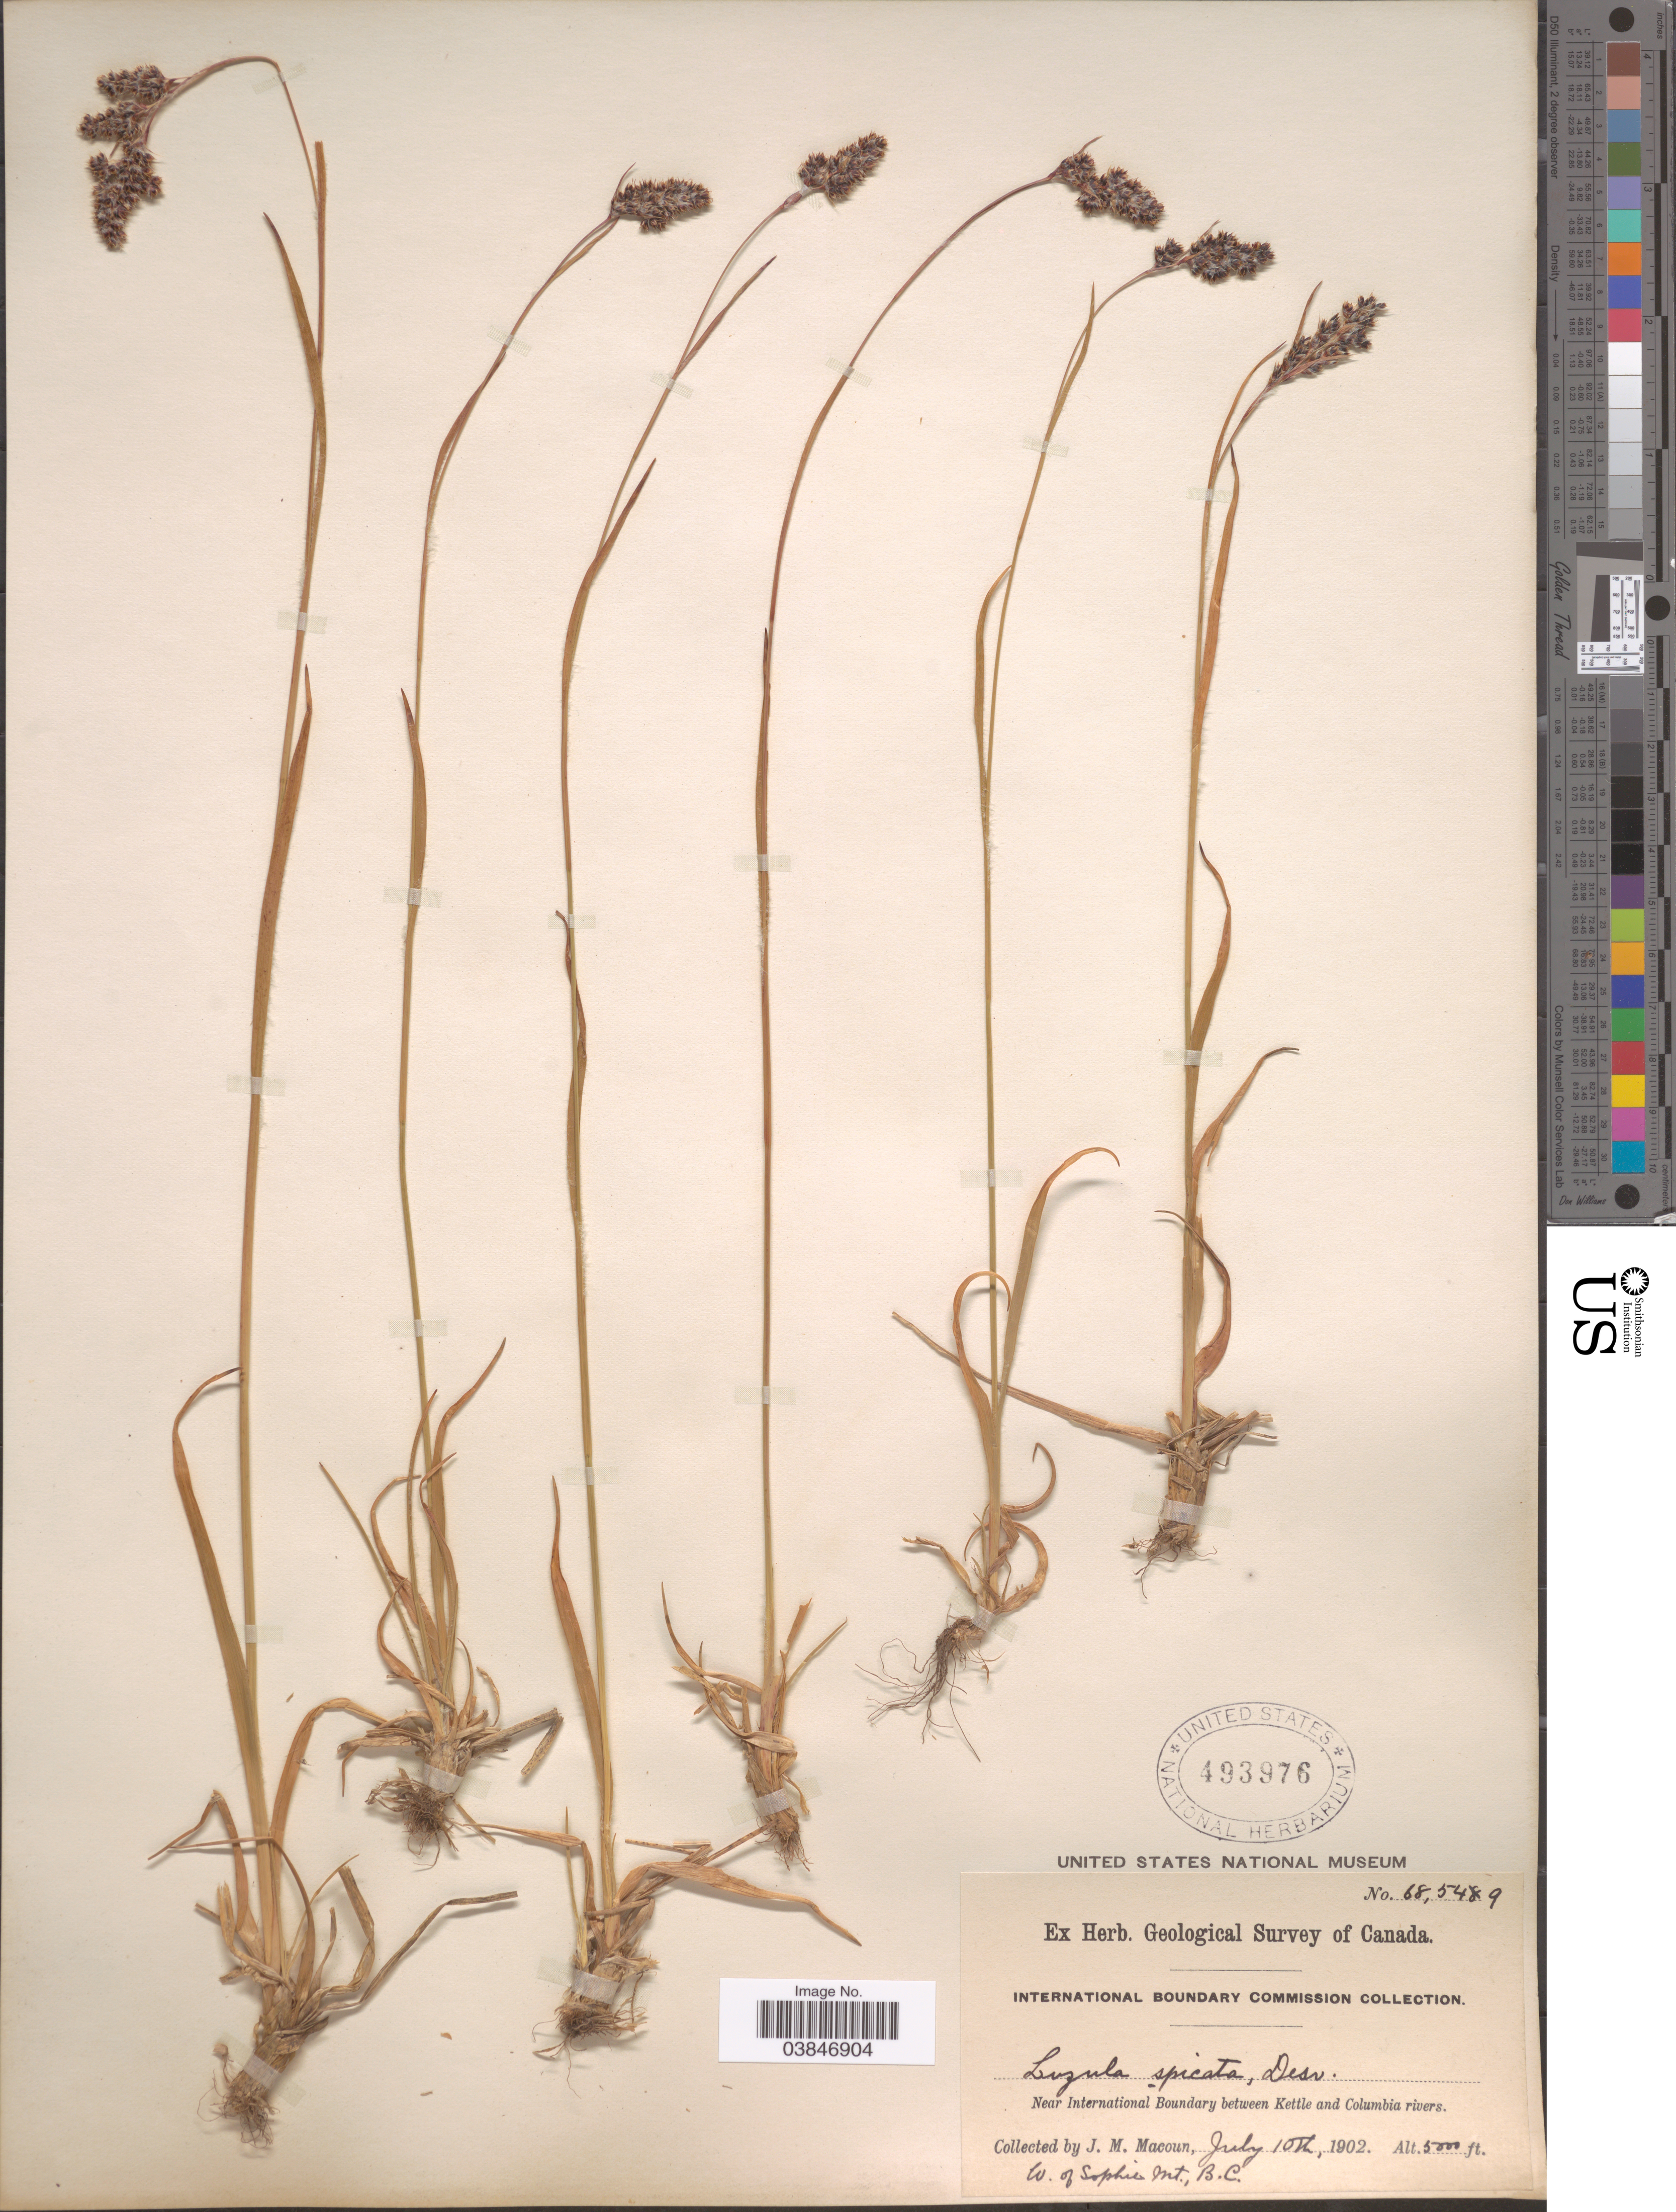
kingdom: Plantae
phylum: Tracheophyta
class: Liliopsida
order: Poales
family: Juncaceae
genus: Luzula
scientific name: Luzula spicata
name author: (L.) DC.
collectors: J. M. Macoun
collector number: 68549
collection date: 1902-07-10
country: Canada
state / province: British Columbia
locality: Near International Boundary between Kettle and Columbia rivers. W. of Sophie Mt.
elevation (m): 1524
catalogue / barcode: US 493976